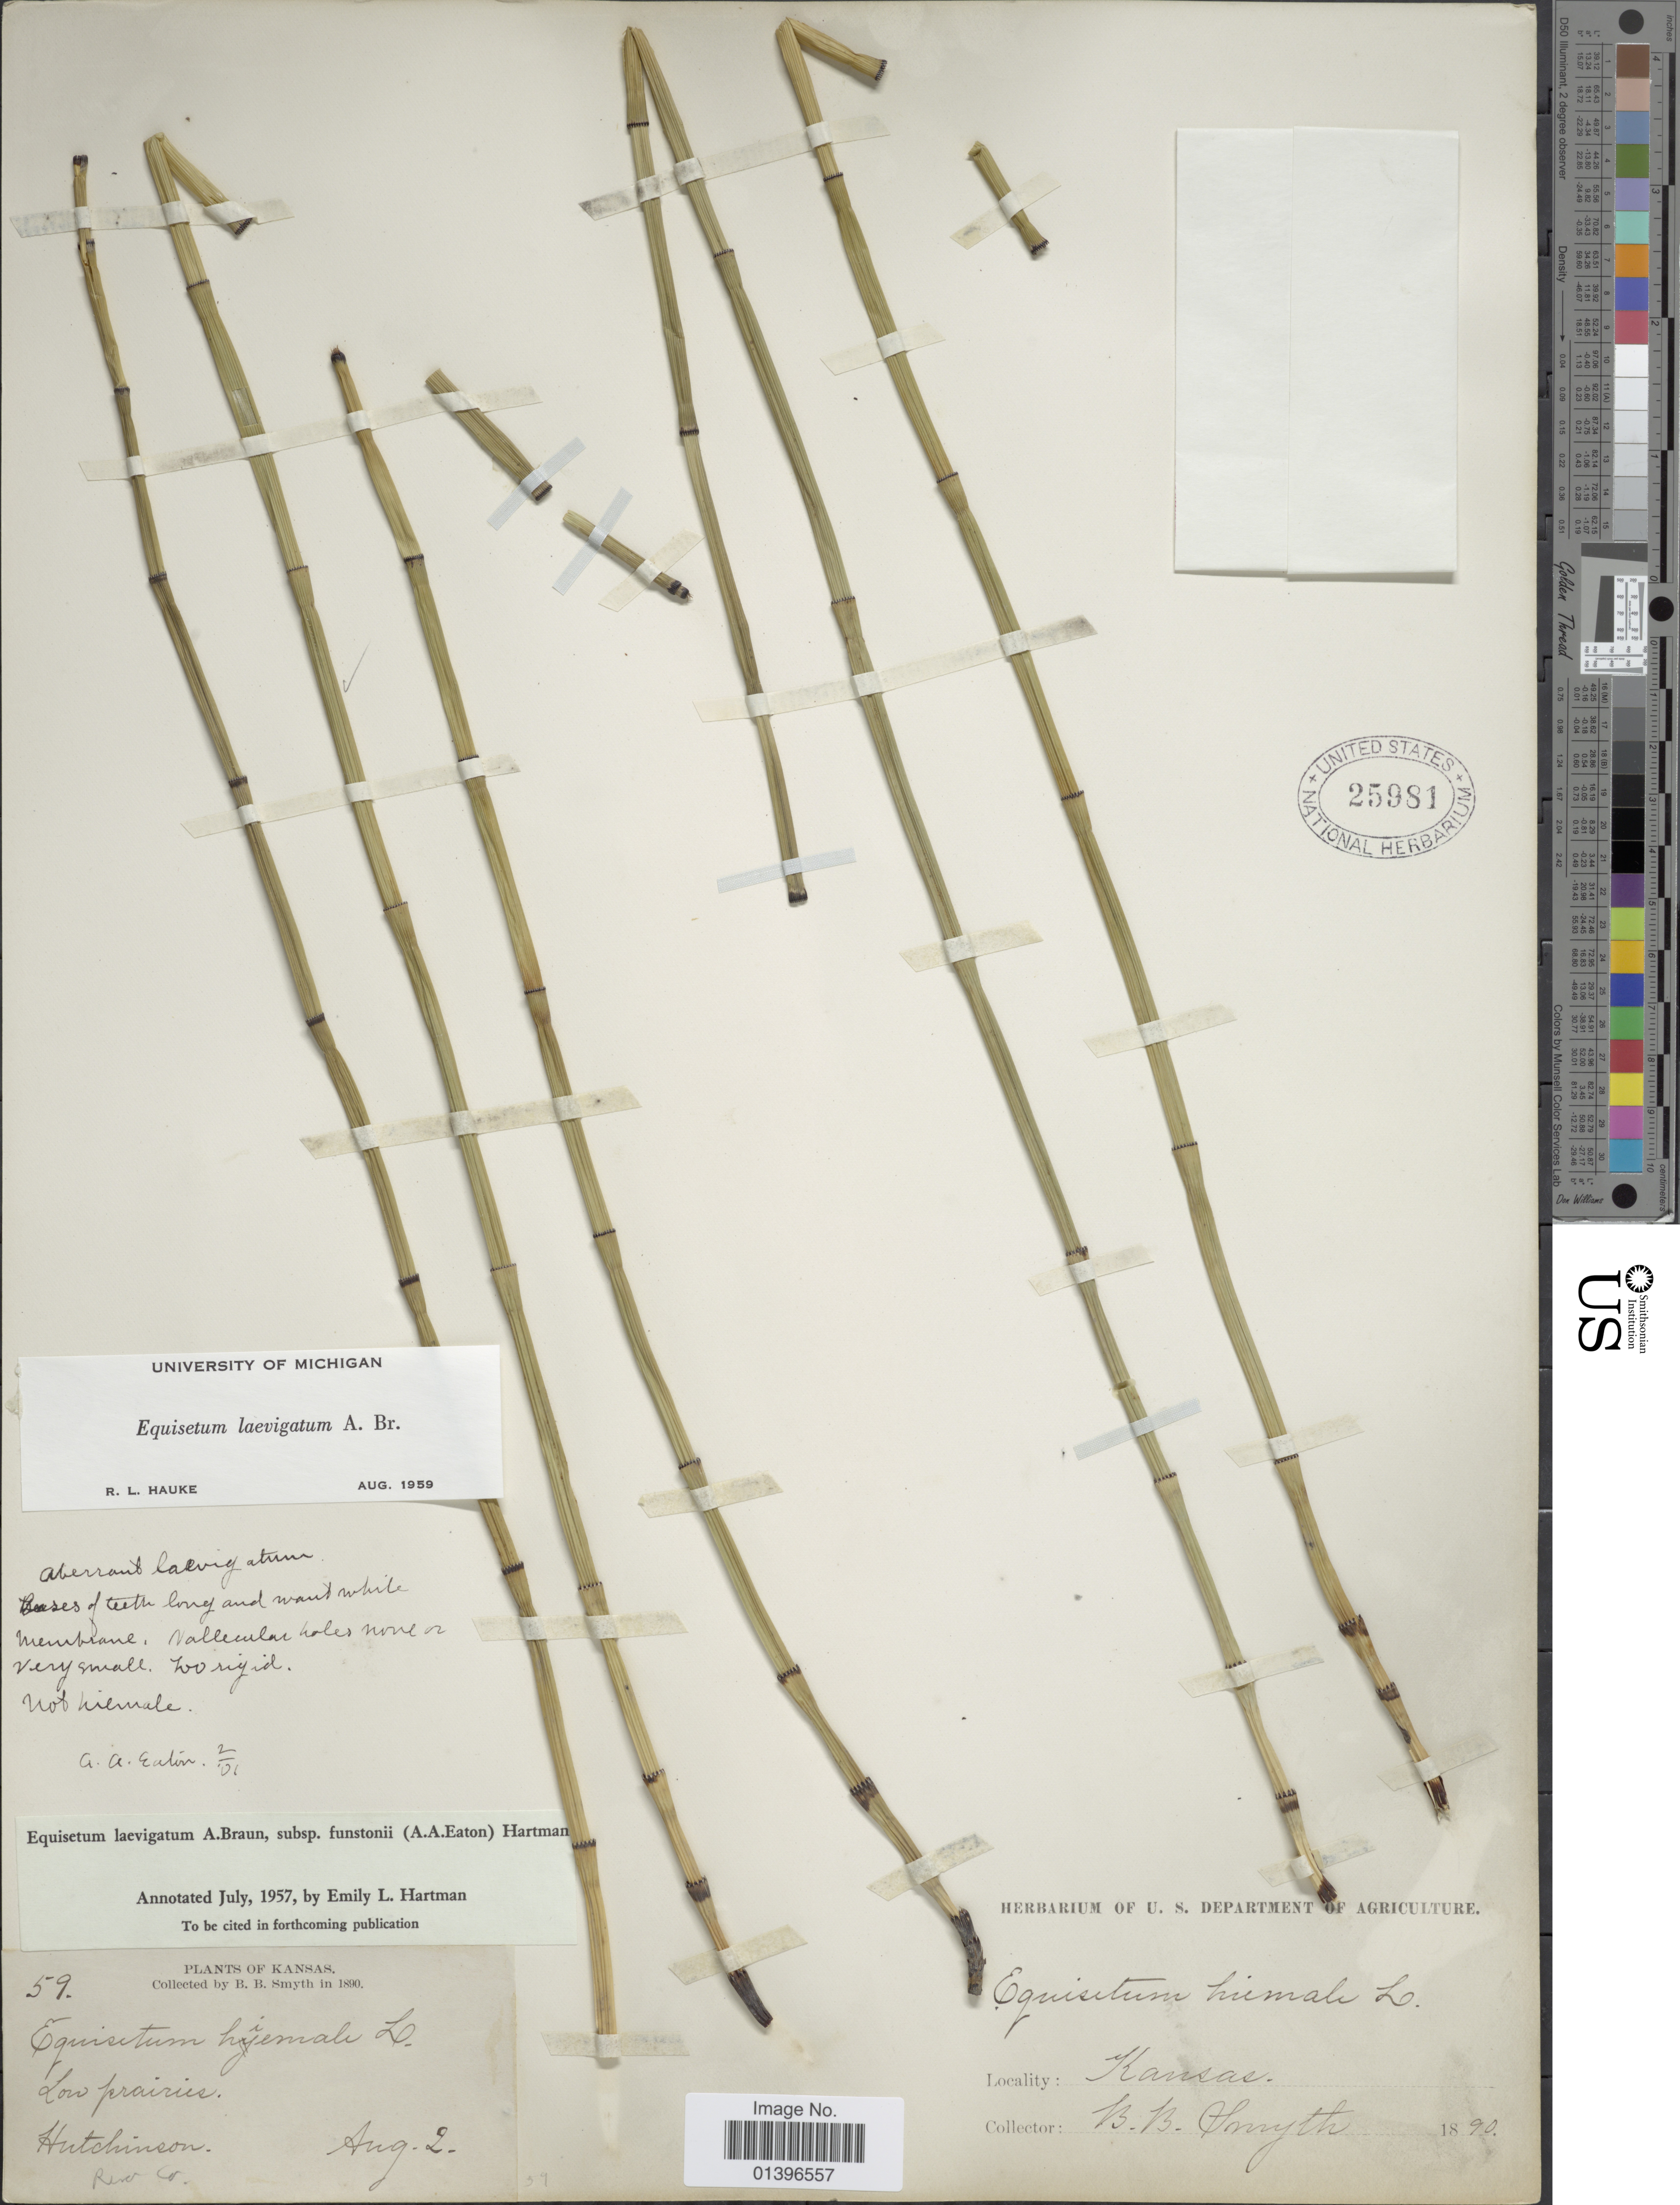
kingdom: Plantae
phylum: Tracheophyta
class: Polypodiopsida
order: Equisetales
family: Equisetaceae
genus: Equisetum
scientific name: Equisetum laevigatum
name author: A. Braun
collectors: B. Smyth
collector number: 59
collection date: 1890-08-02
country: United States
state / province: Kansas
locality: Hutchinson, Reno Co.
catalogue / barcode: US 25981